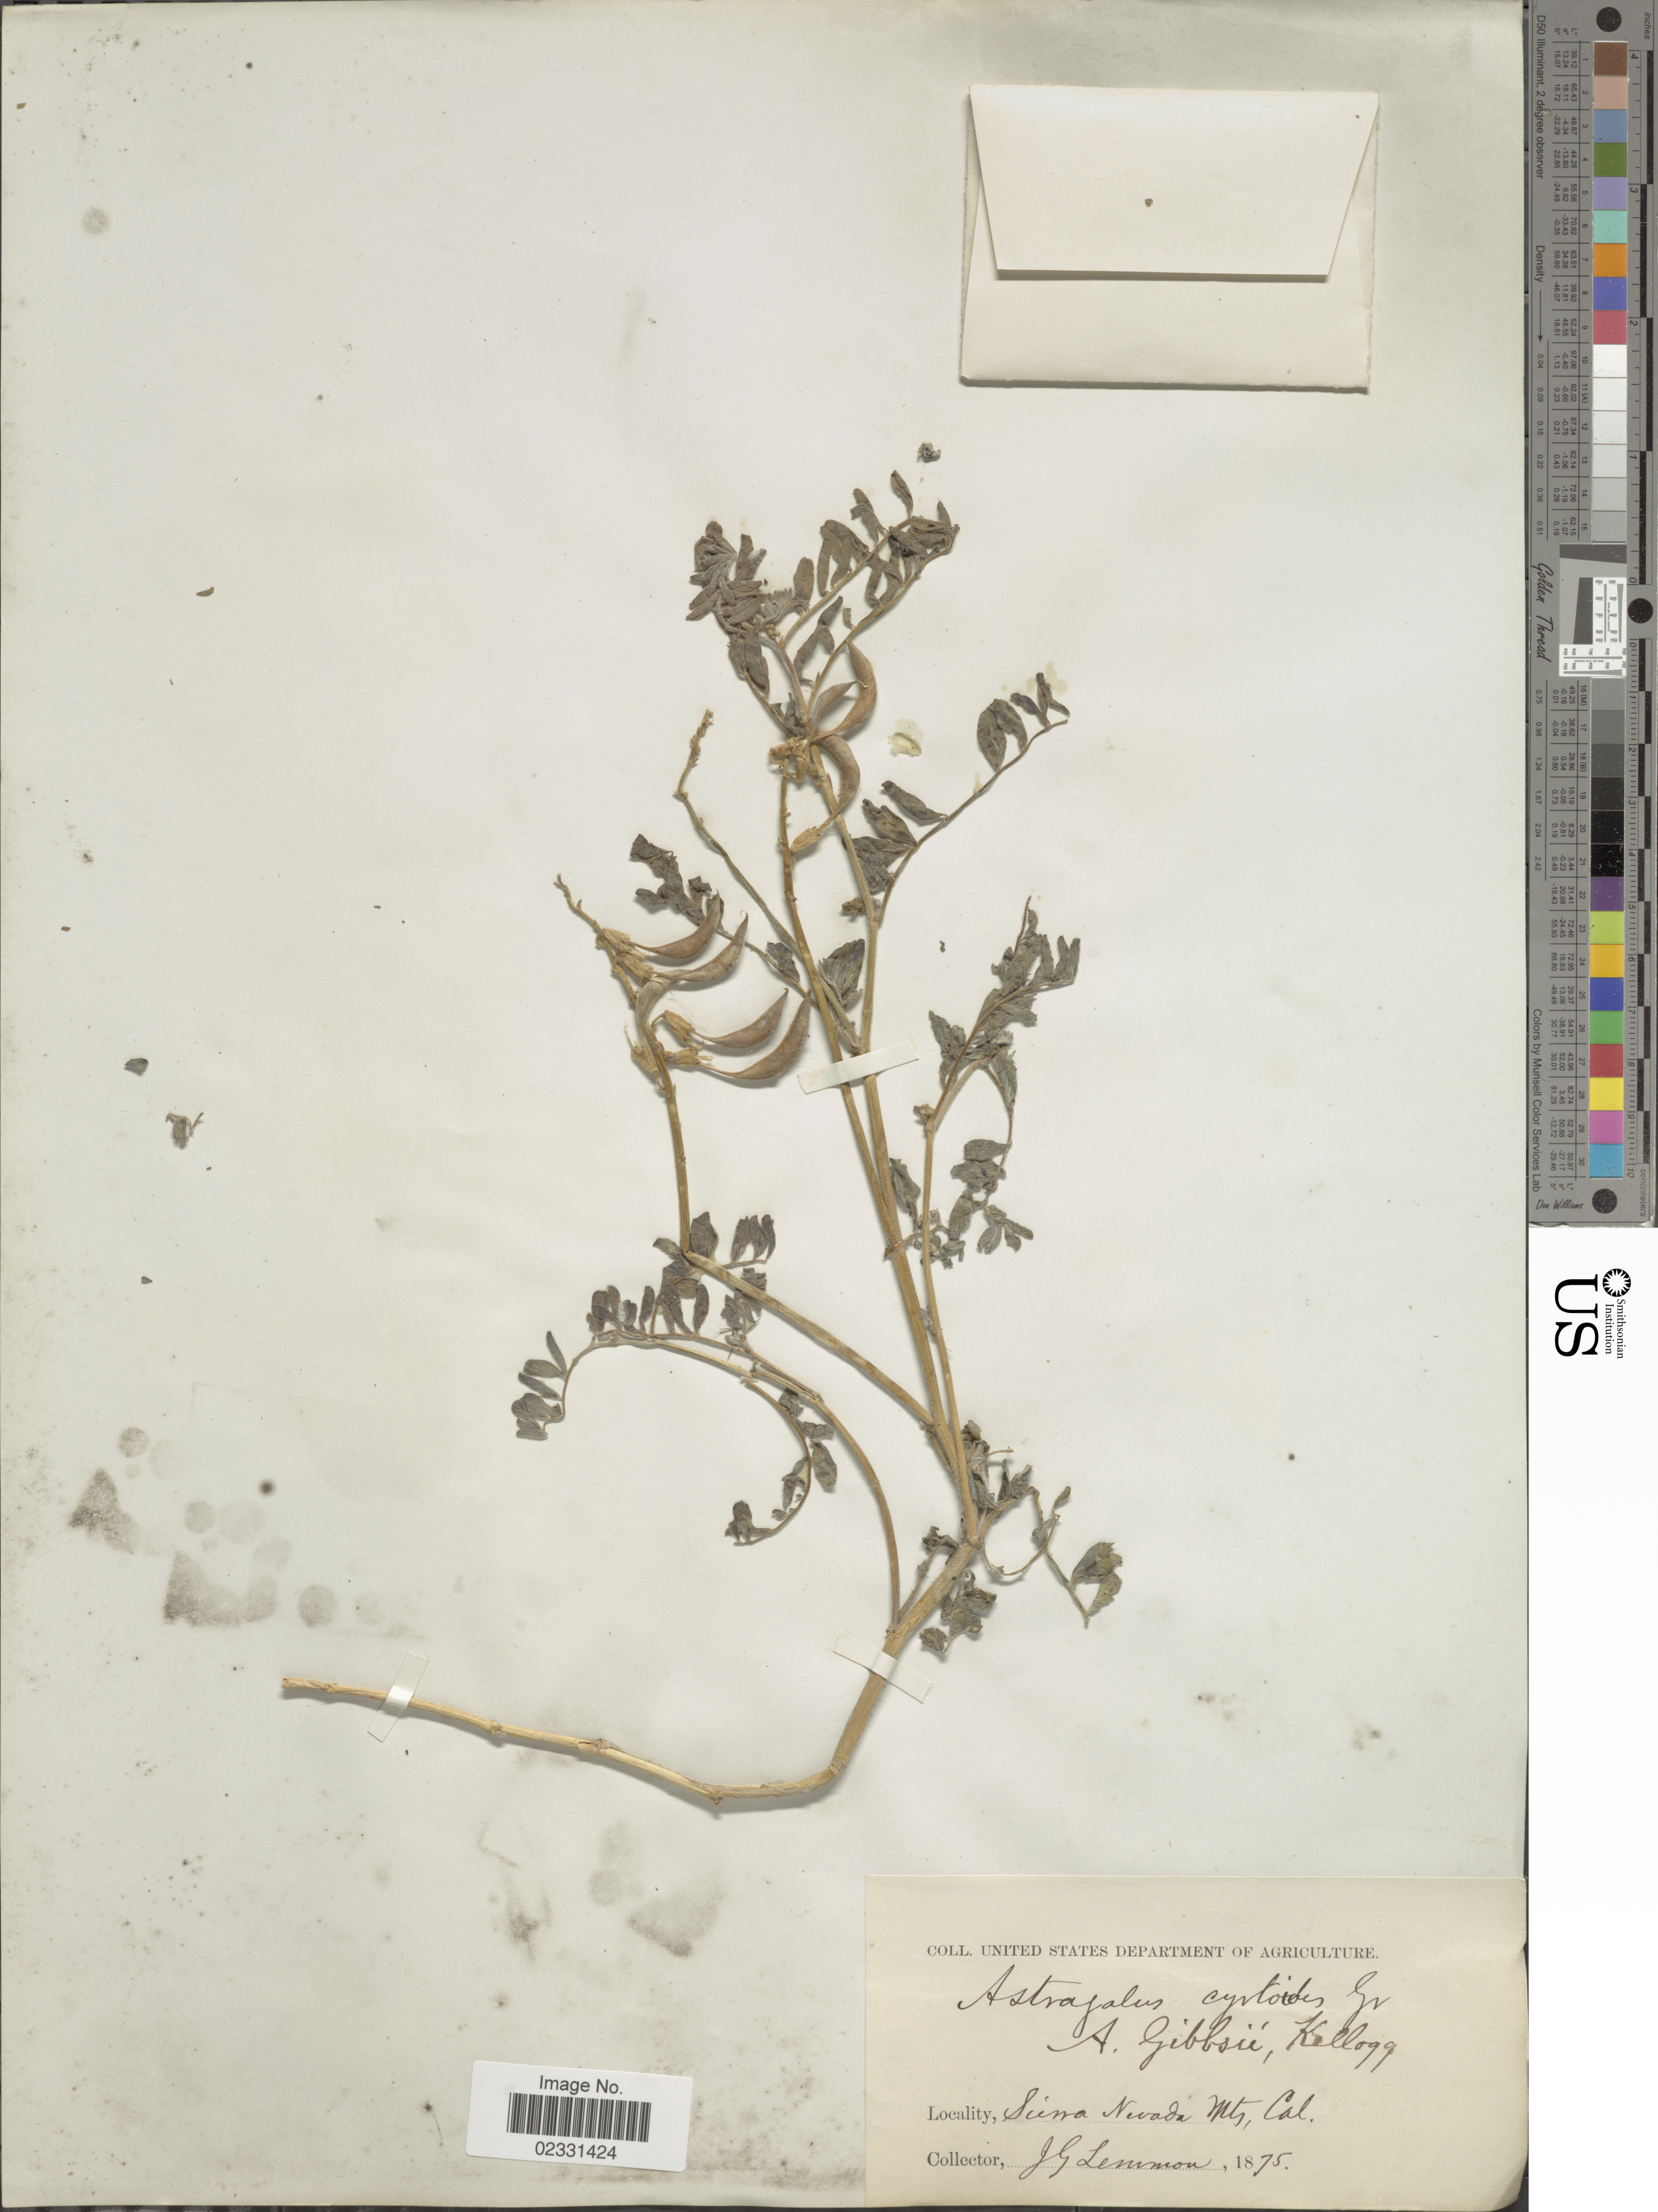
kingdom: Plantae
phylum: Tracheophyta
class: Magnoliopsida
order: Fabales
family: Fabaceae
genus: Astragalus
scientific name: Astragalus gibbsii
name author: Kellogg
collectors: J. Lemmon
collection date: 1875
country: United States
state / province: California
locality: Sierra Nevada Mts.